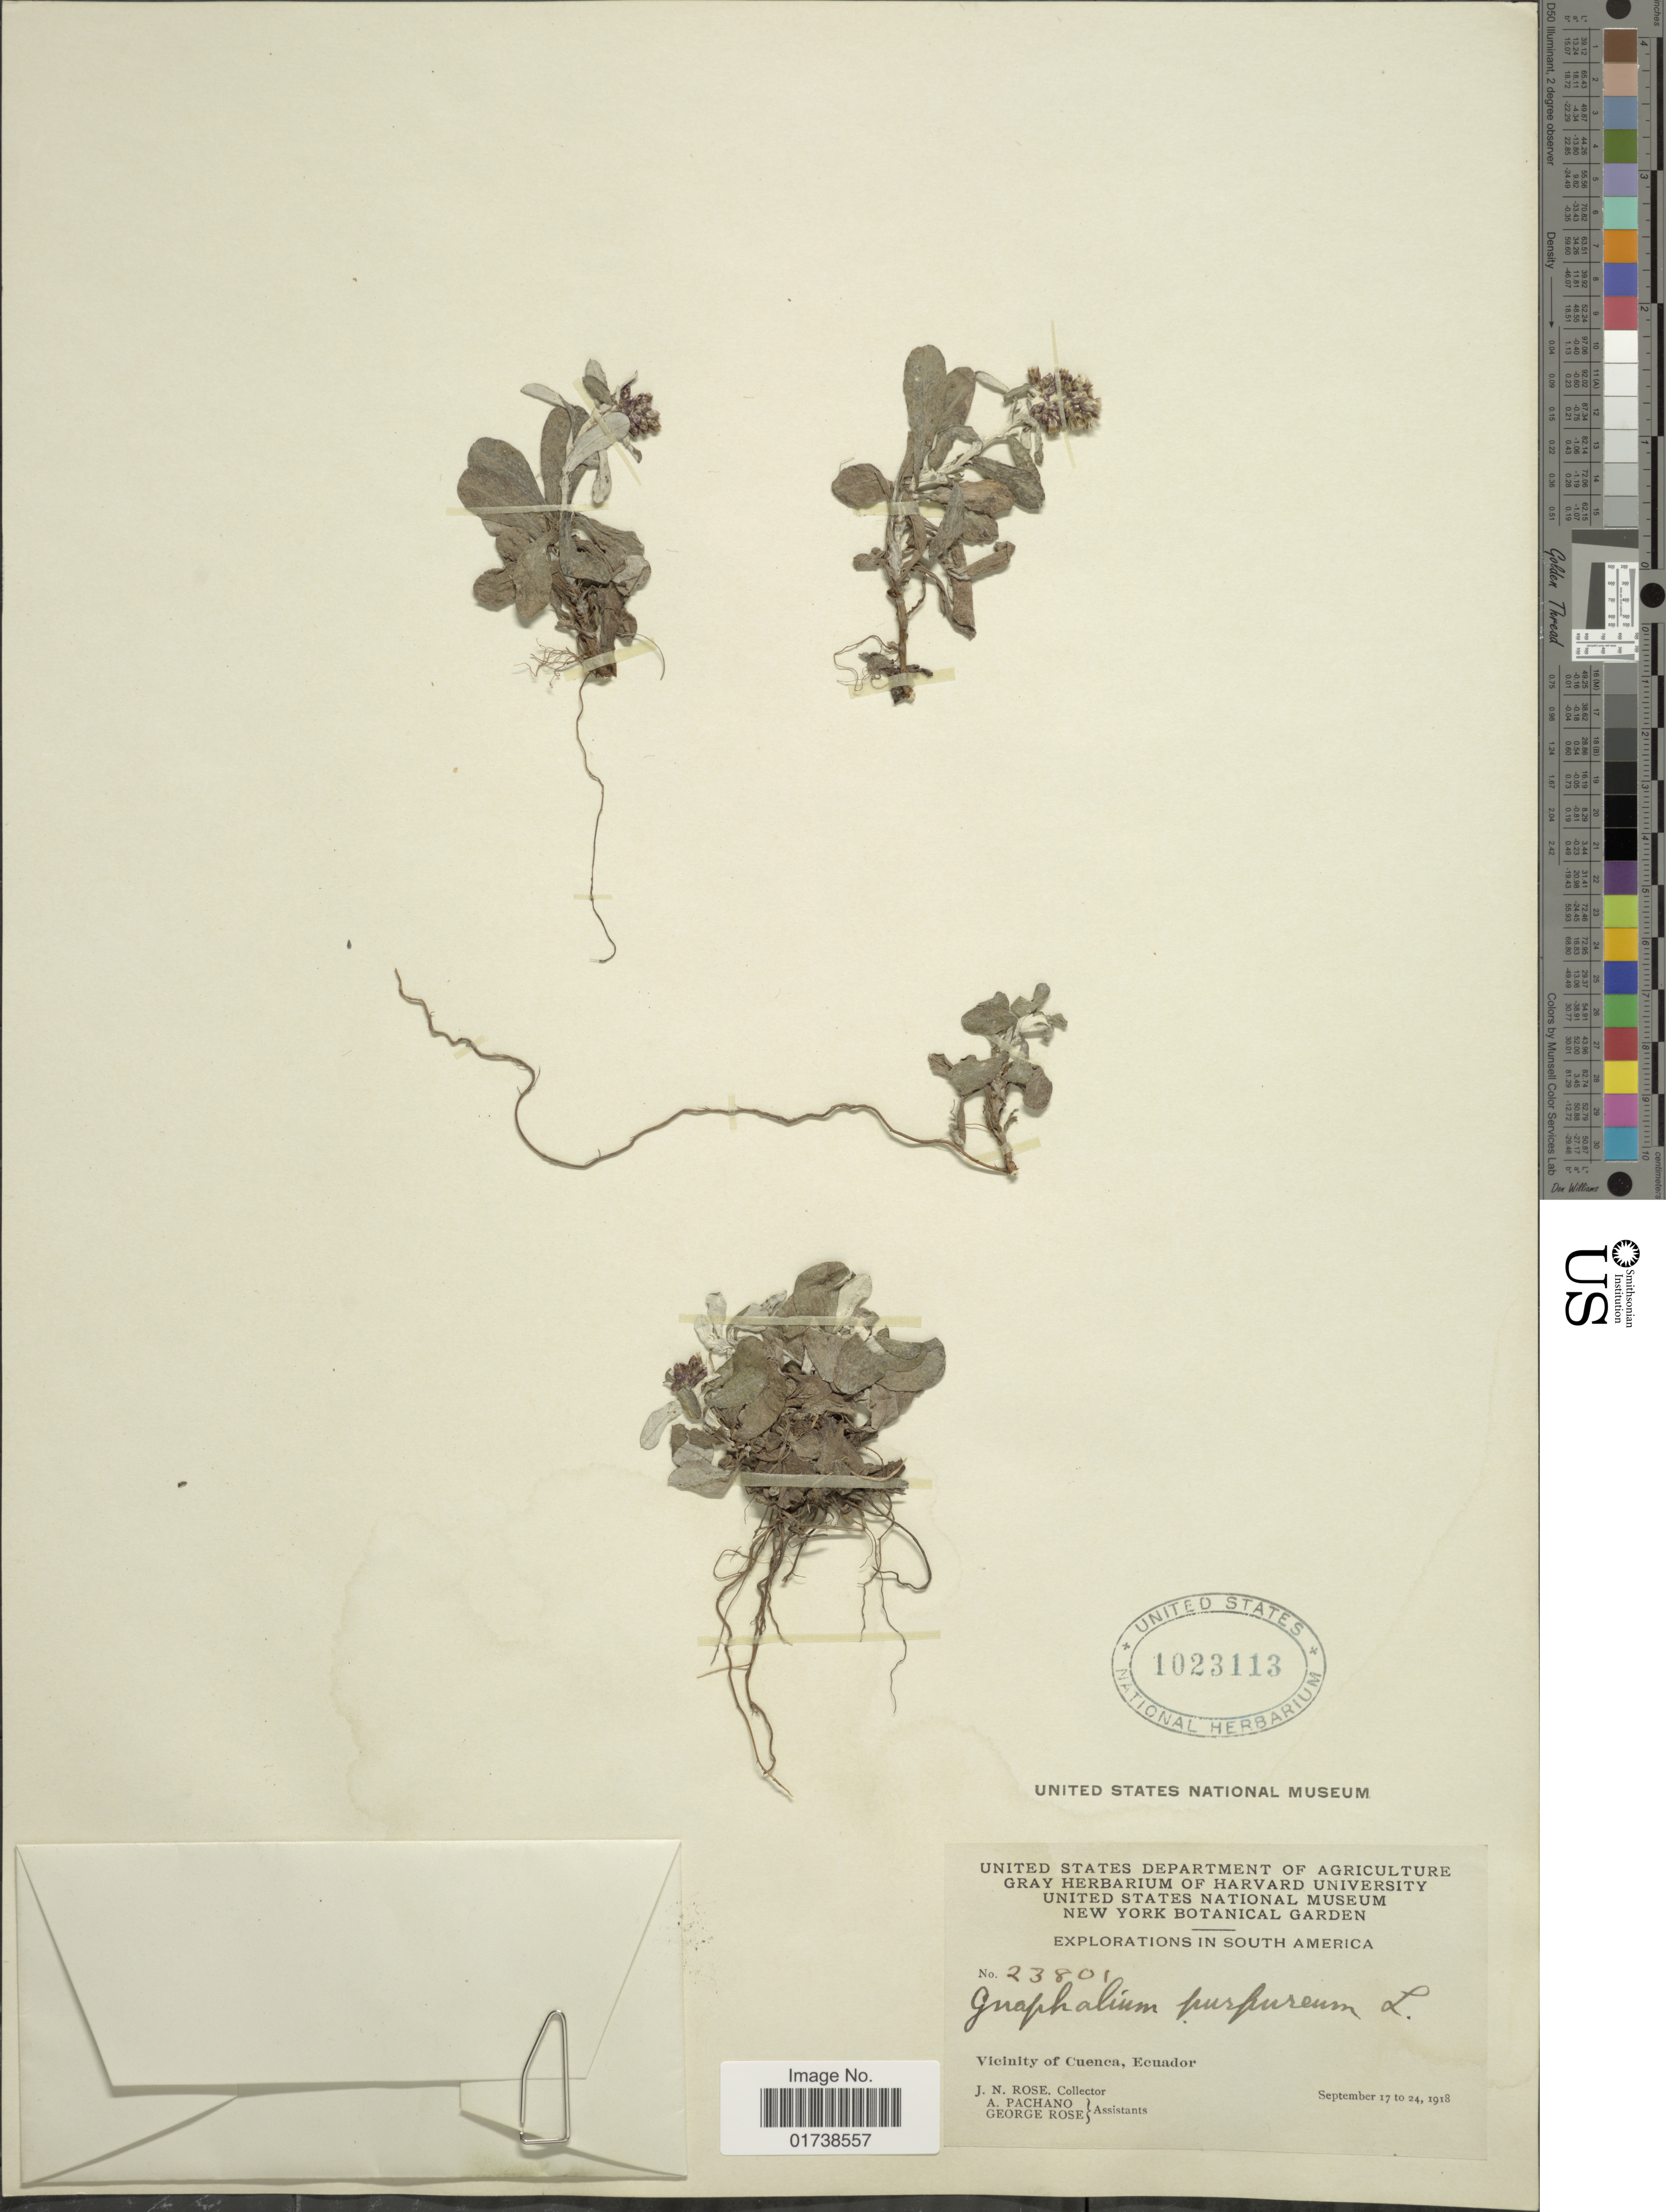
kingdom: Plantae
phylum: Tracheophyta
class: Magnoliopsida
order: Asterales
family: Asteraceae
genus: Gamochaeta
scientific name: Gamochaeta purpurea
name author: (L.) Cabrera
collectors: J. N. Rose & A. Pachano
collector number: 23801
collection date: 1918-09-17/1918-09-24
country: Ecuador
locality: Vicinity of Cuenca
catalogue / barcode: US 1023113